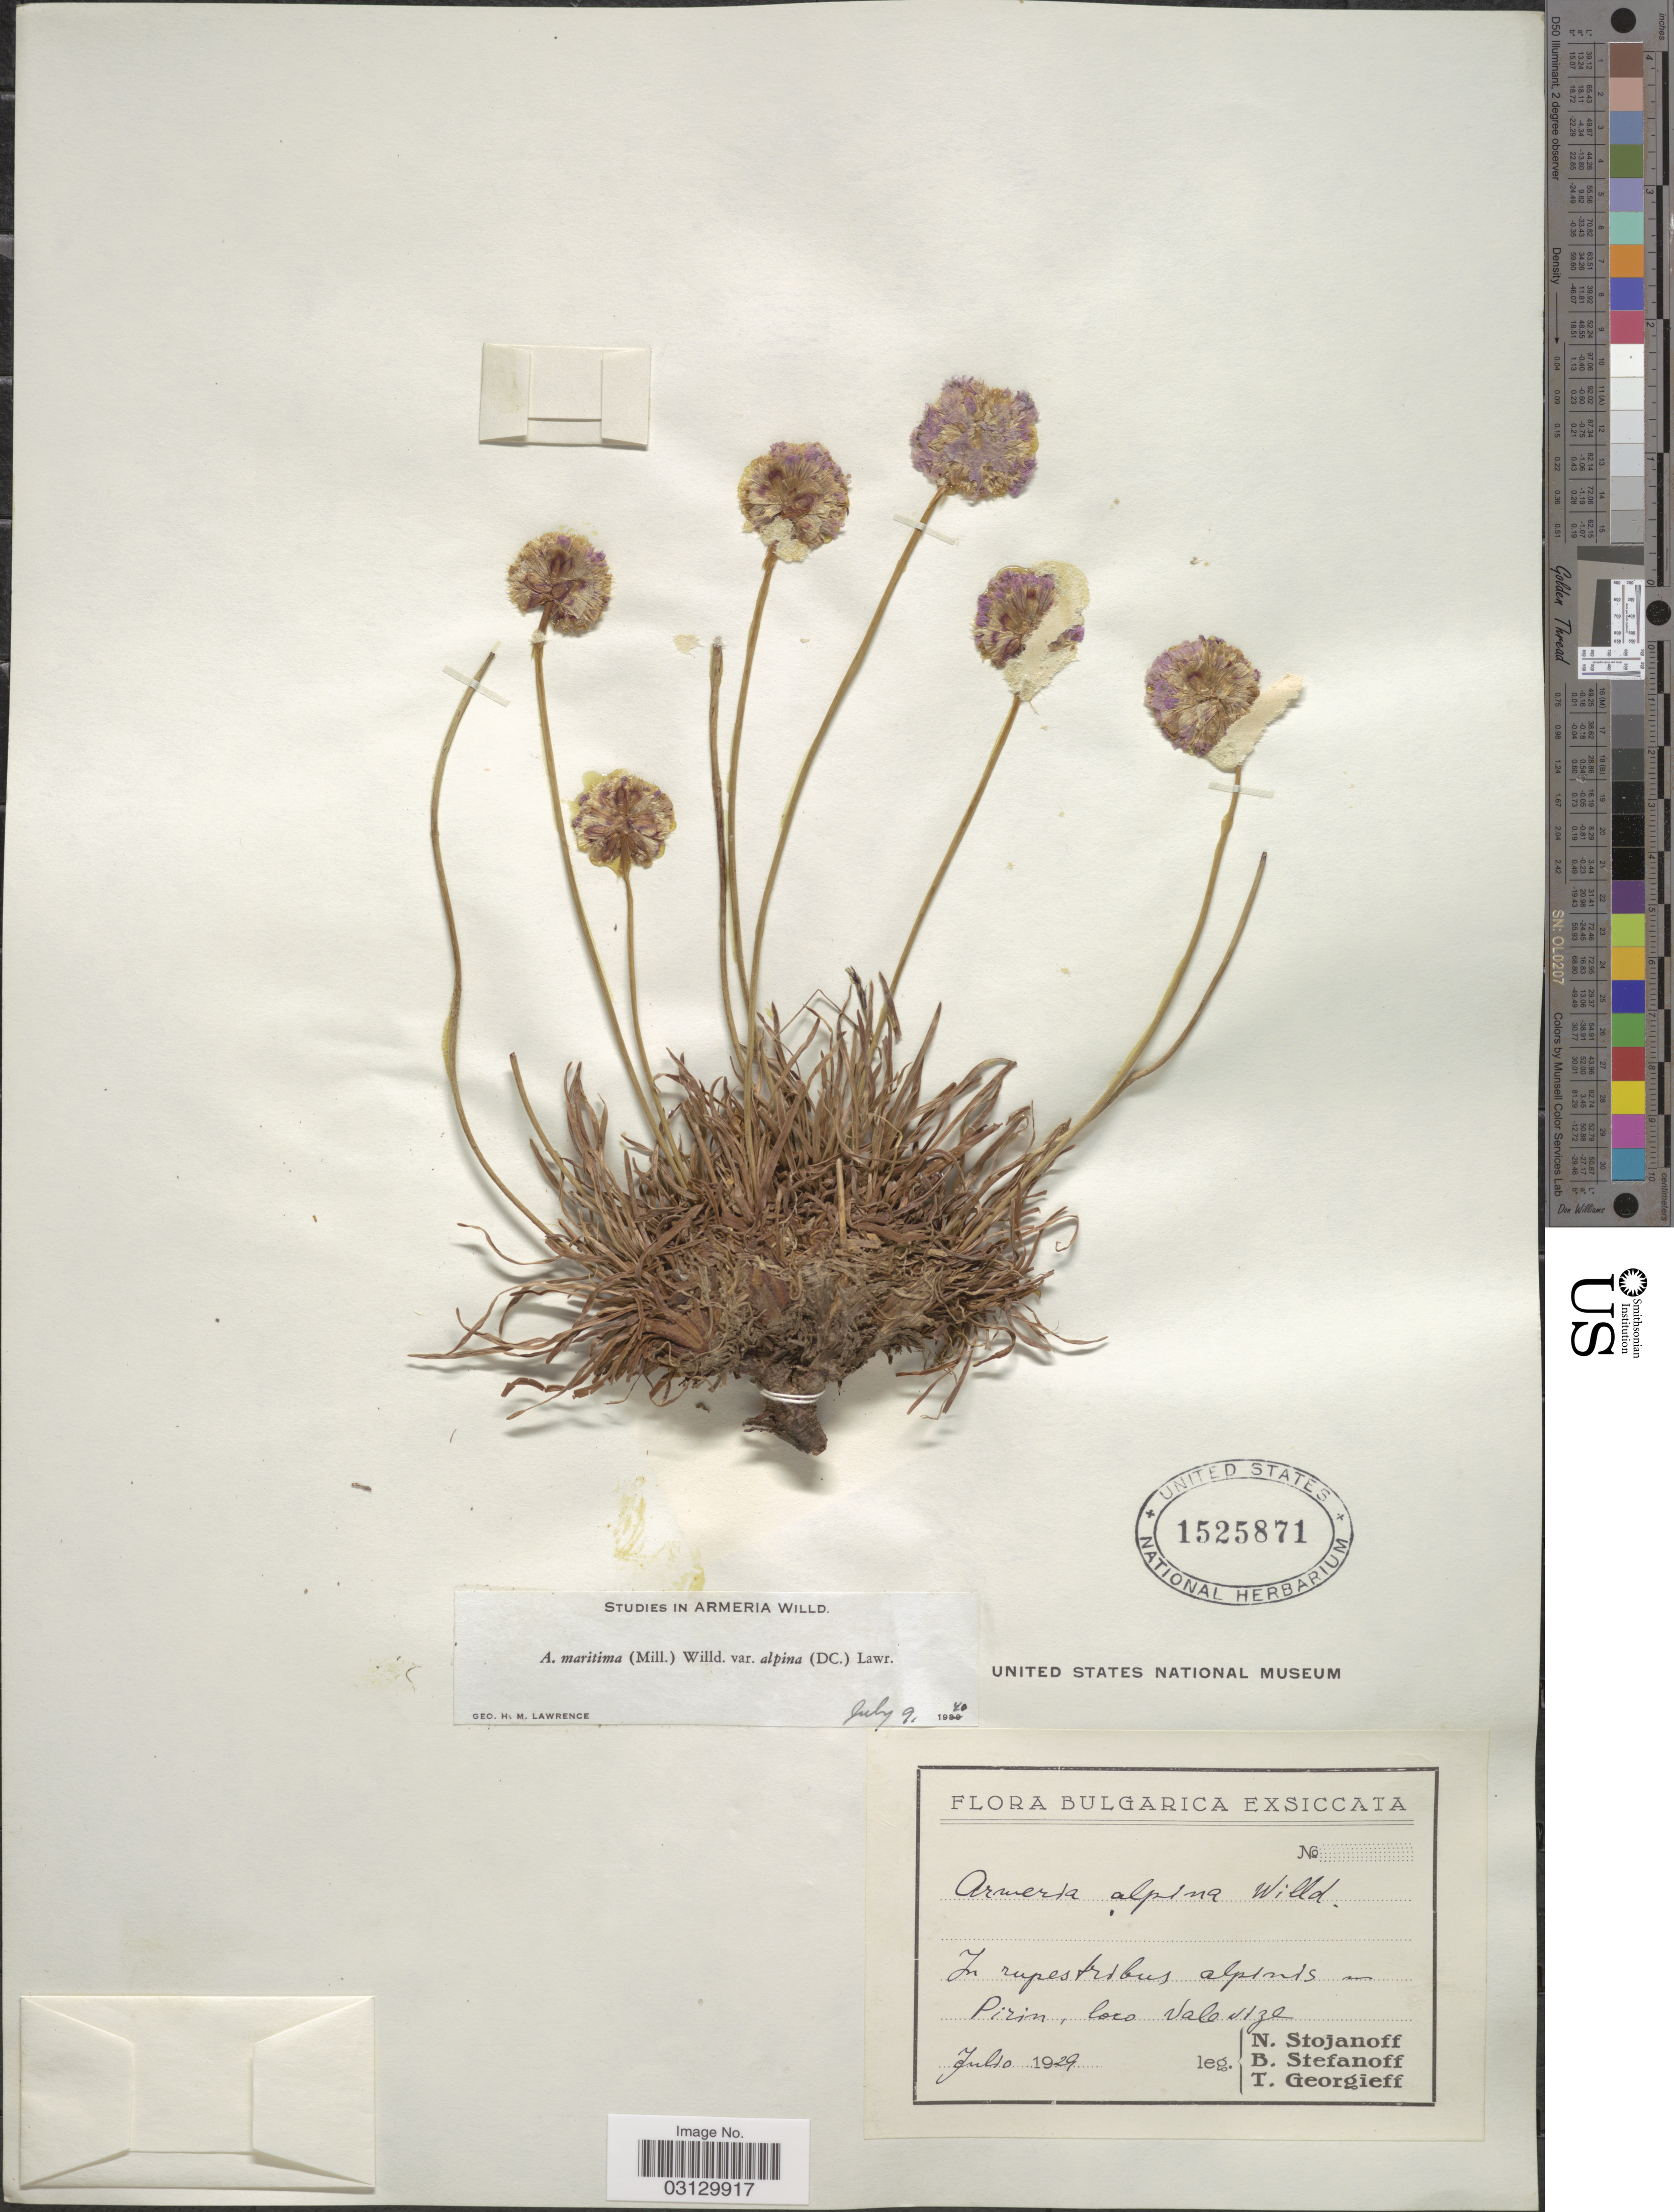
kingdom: Plantae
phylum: Tracheophyta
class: Magnoliopsida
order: Caryophyllales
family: Plumbaginaceae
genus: Armeria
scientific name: Armeria maritima subsp. alpina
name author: (Willd.) P. Silva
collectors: N. Stojanoff, B. Stefanoff & T. Georgieff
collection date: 1929-07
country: Bulgaria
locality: In rupestribus alpinis in [interpreted] Pirin, loco Valevize [interpreted].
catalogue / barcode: US 1525871